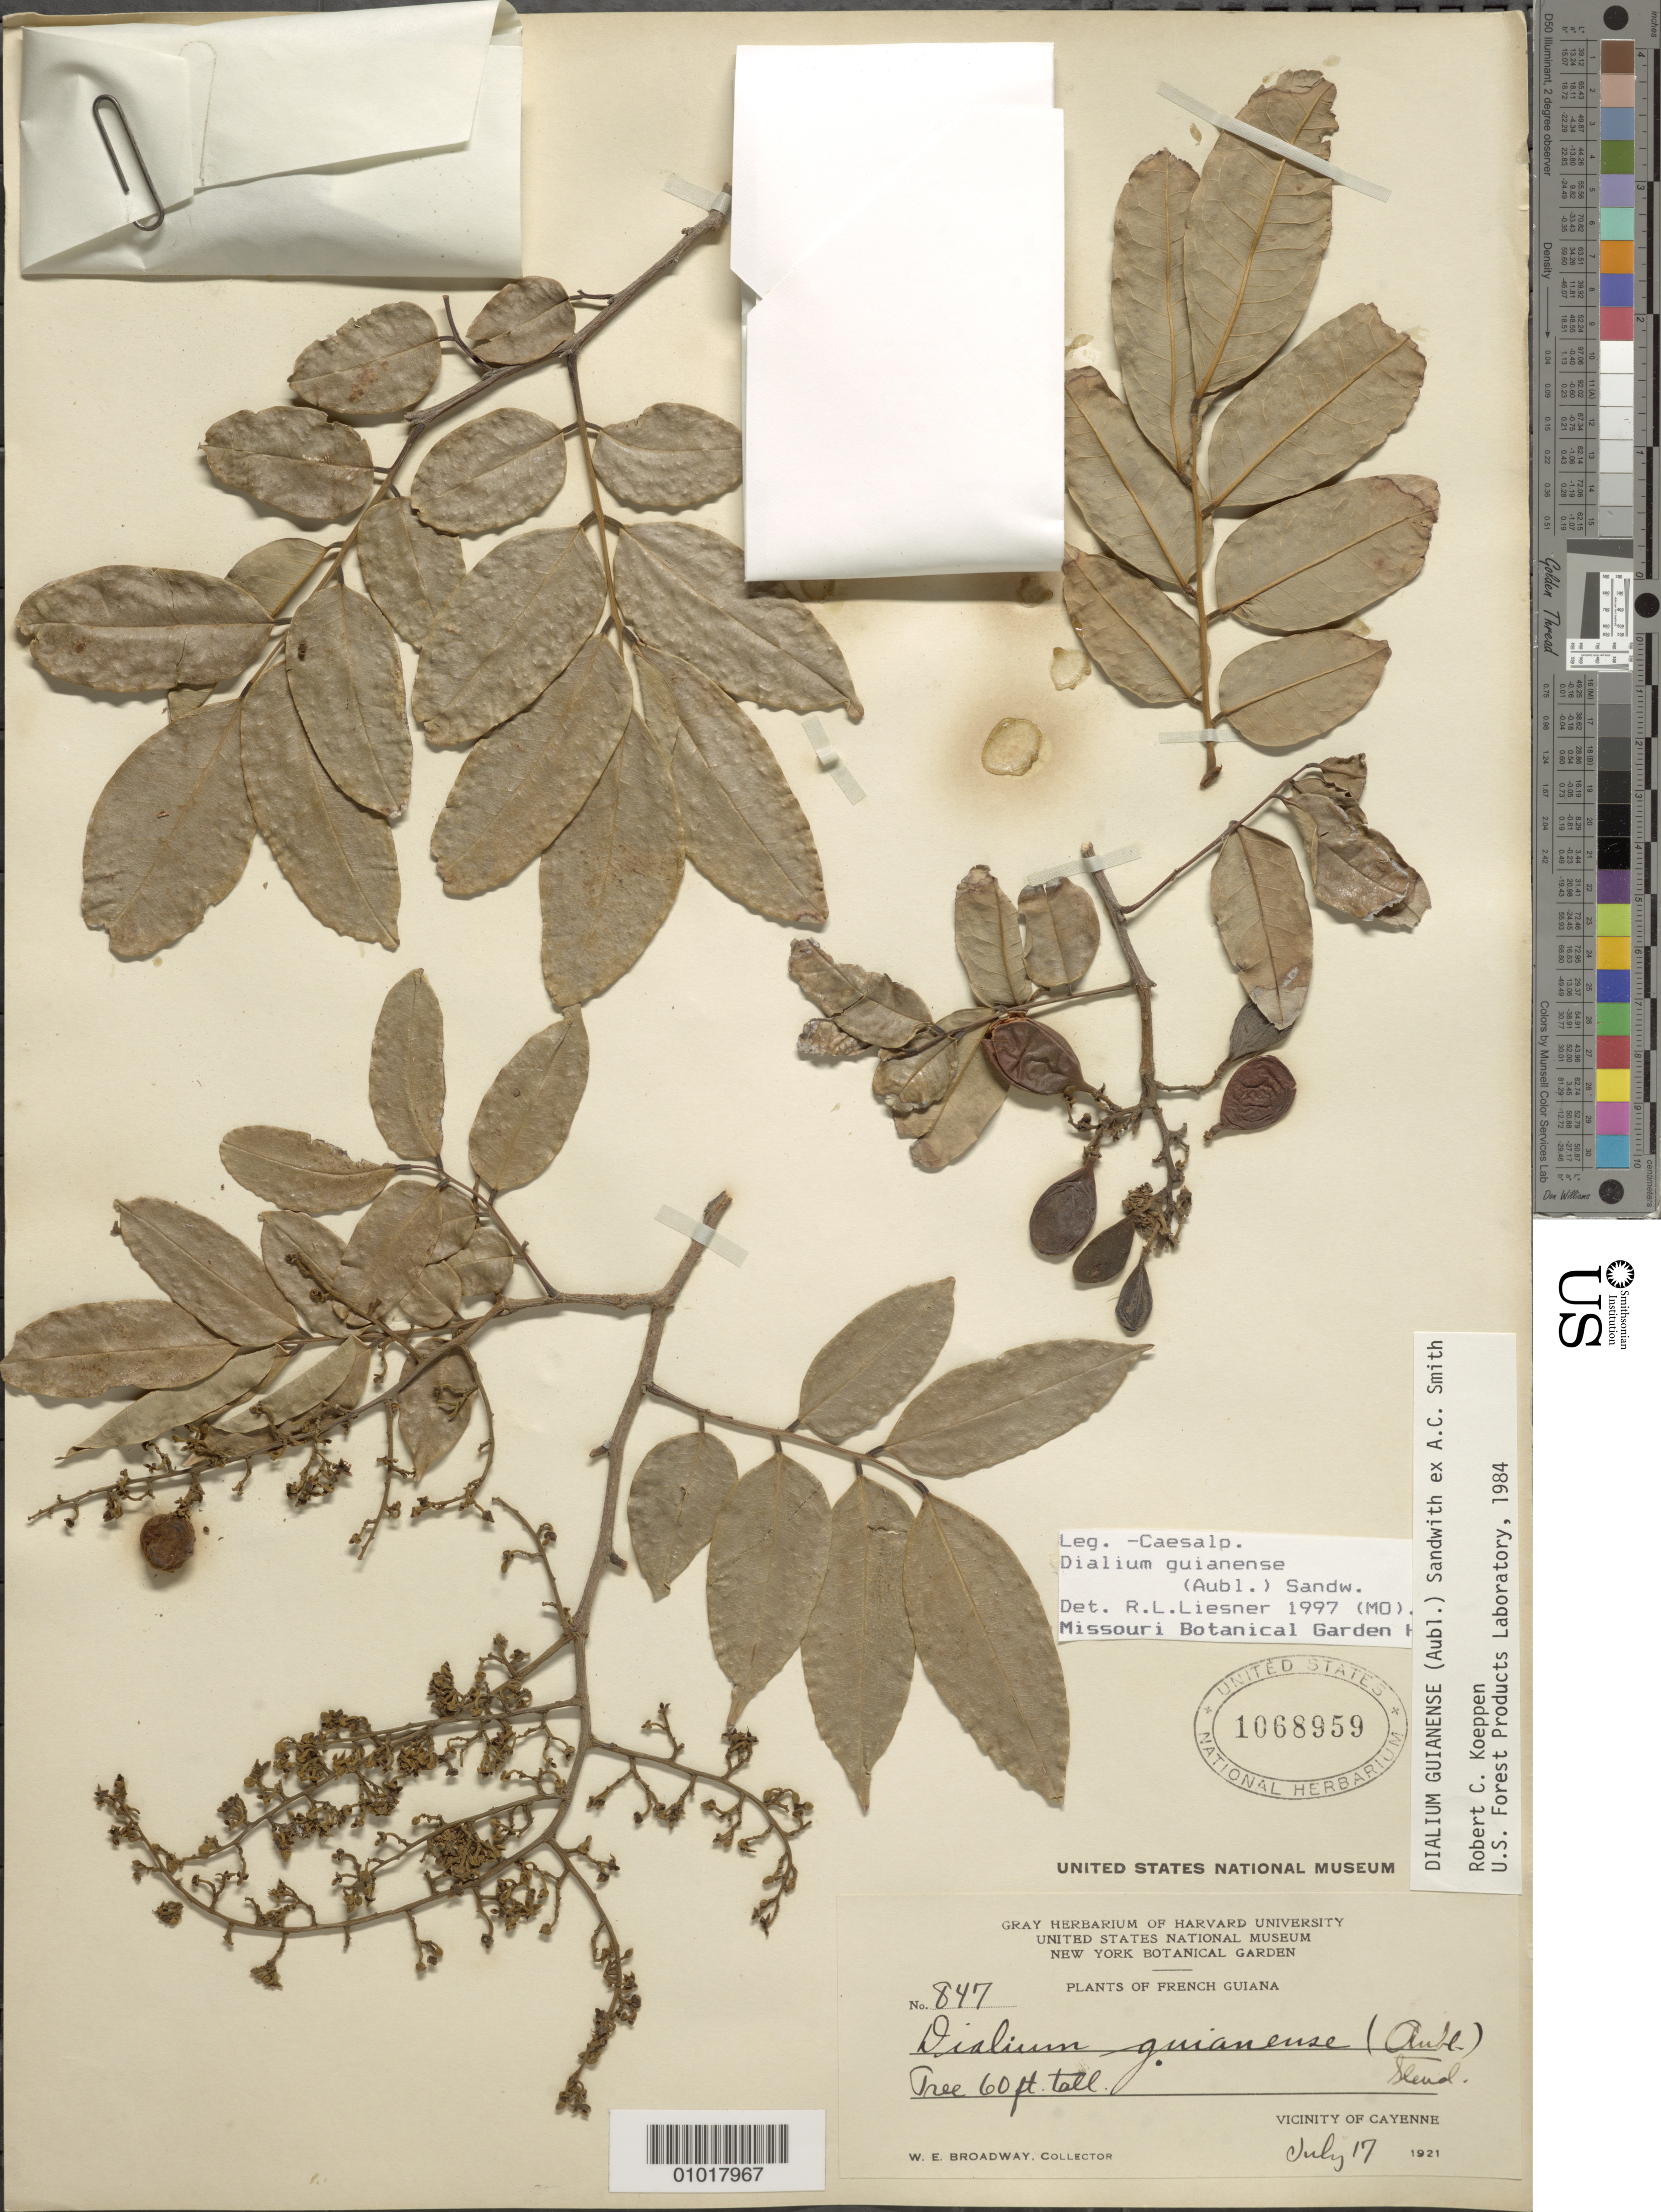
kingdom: Plantae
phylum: Tracheophyta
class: Magnoliopsida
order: Fabales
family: Fabaceae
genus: Dialium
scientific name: Dialium guianense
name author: (Aubl.) Sandwith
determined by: Liesner, R. L.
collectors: W. E. Broadway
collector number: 847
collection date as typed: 17-Jul-21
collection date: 1921-07-17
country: French Guiana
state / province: Cayenne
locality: Cayenne, vic.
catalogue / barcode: US 1068959